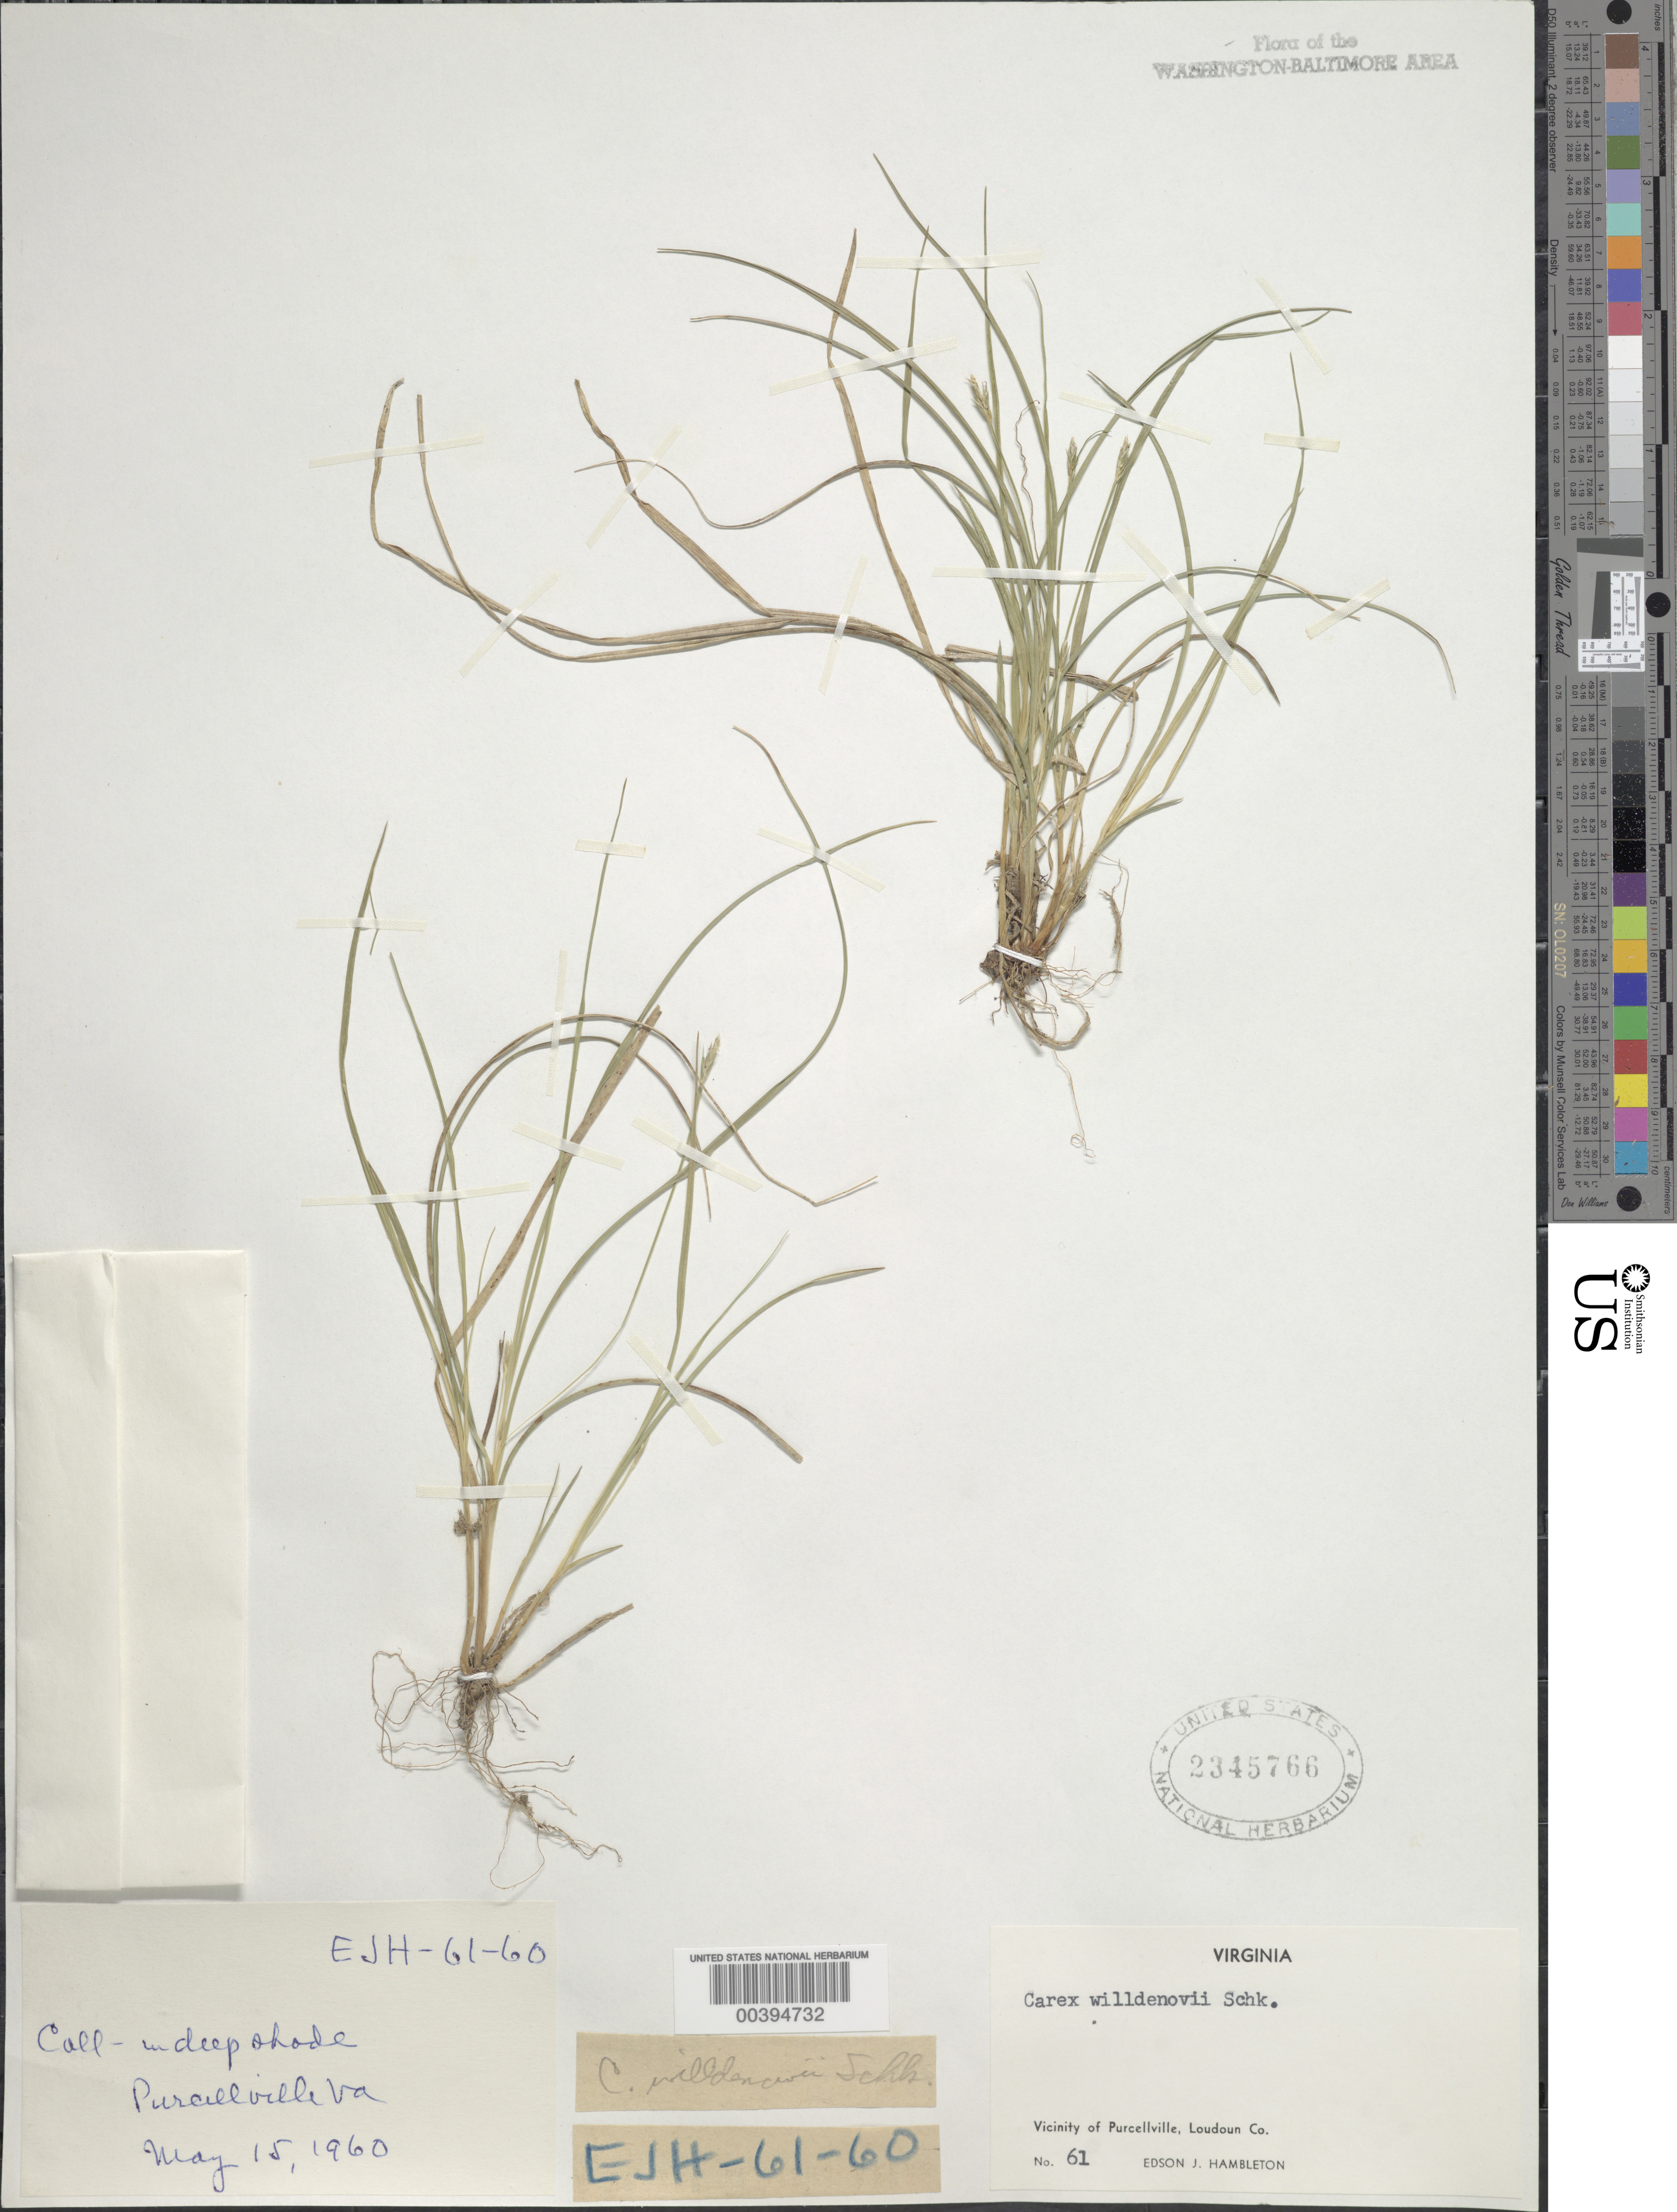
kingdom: Plantae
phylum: Tracheophyta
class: Liliopsida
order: Poales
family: Cyperaceae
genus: Carex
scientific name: Carex willdenowii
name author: Willd.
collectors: E. Hambleton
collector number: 61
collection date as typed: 15 May 1960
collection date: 1960-05-15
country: United States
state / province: Virginia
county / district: Loudoun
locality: Purcellville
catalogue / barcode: US 2345766